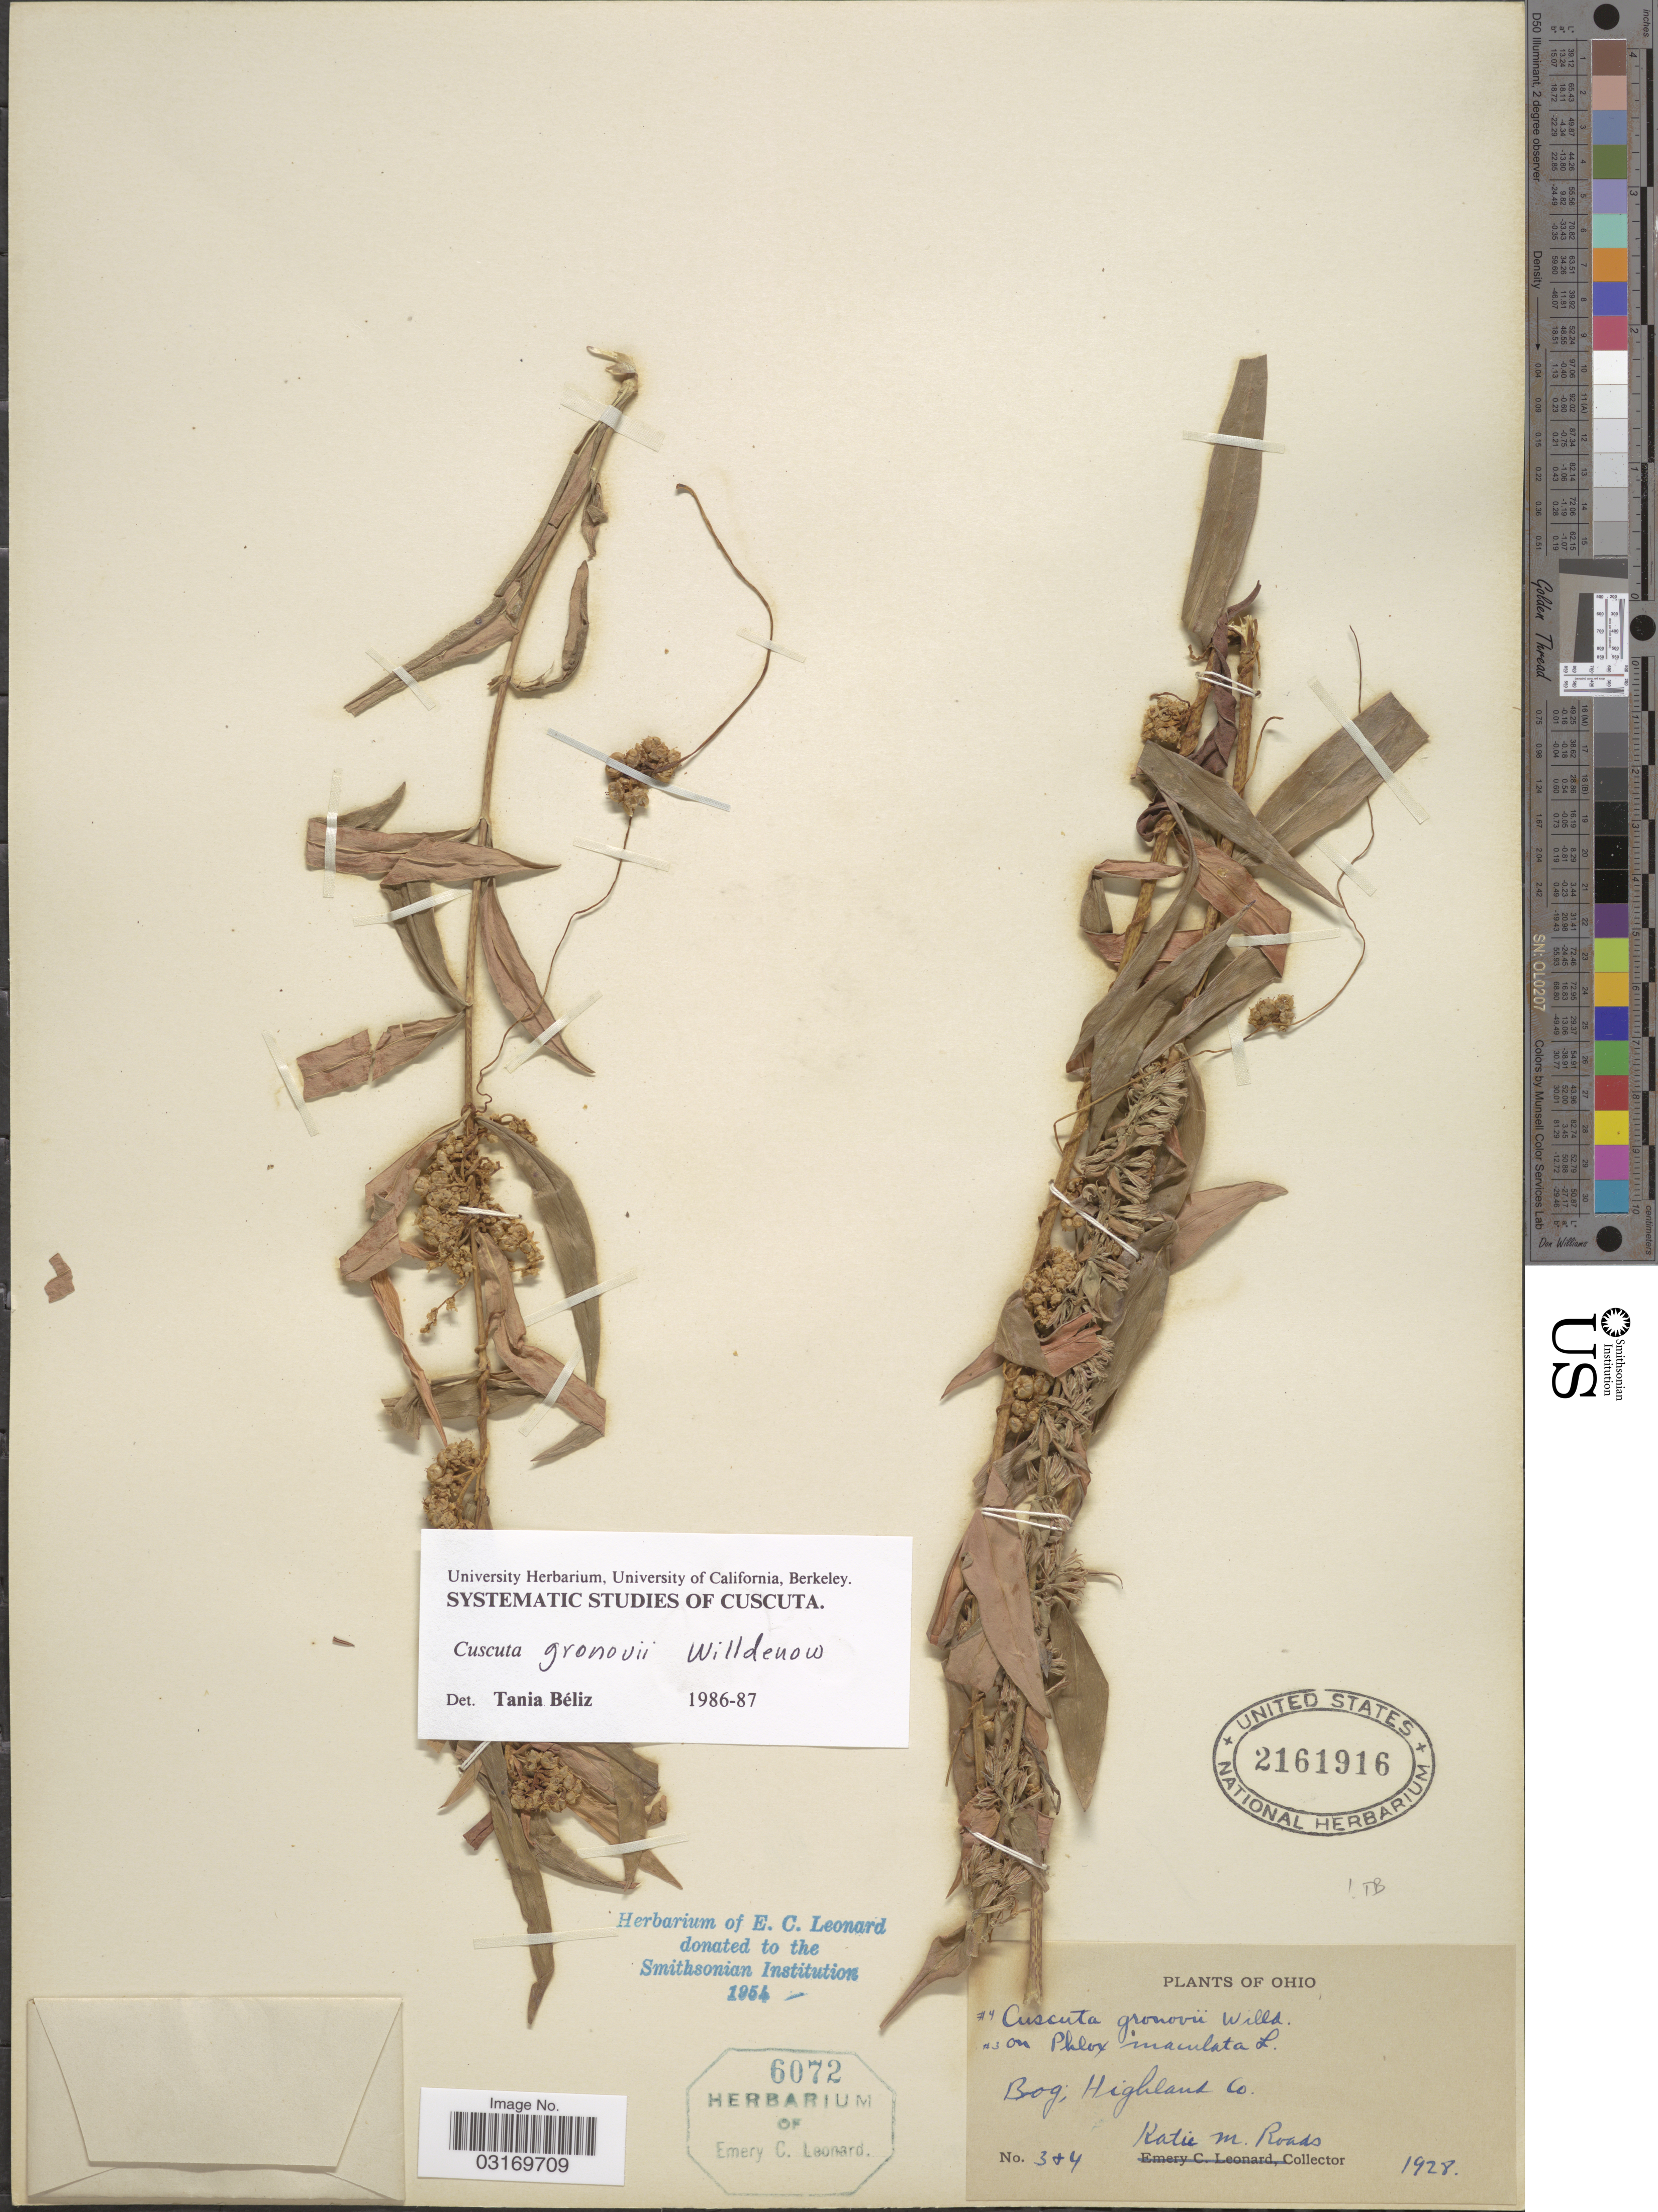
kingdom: Plantae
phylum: Tracheophyta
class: Magnoliopsida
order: Solanales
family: Convolvulaceae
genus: Cuscuta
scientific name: Cuscuta gronovii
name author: Willd. ex Schult.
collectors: K. Roads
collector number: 364*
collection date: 1928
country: United States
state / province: Ohio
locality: Bog; Highland Co.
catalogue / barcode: US 2161916